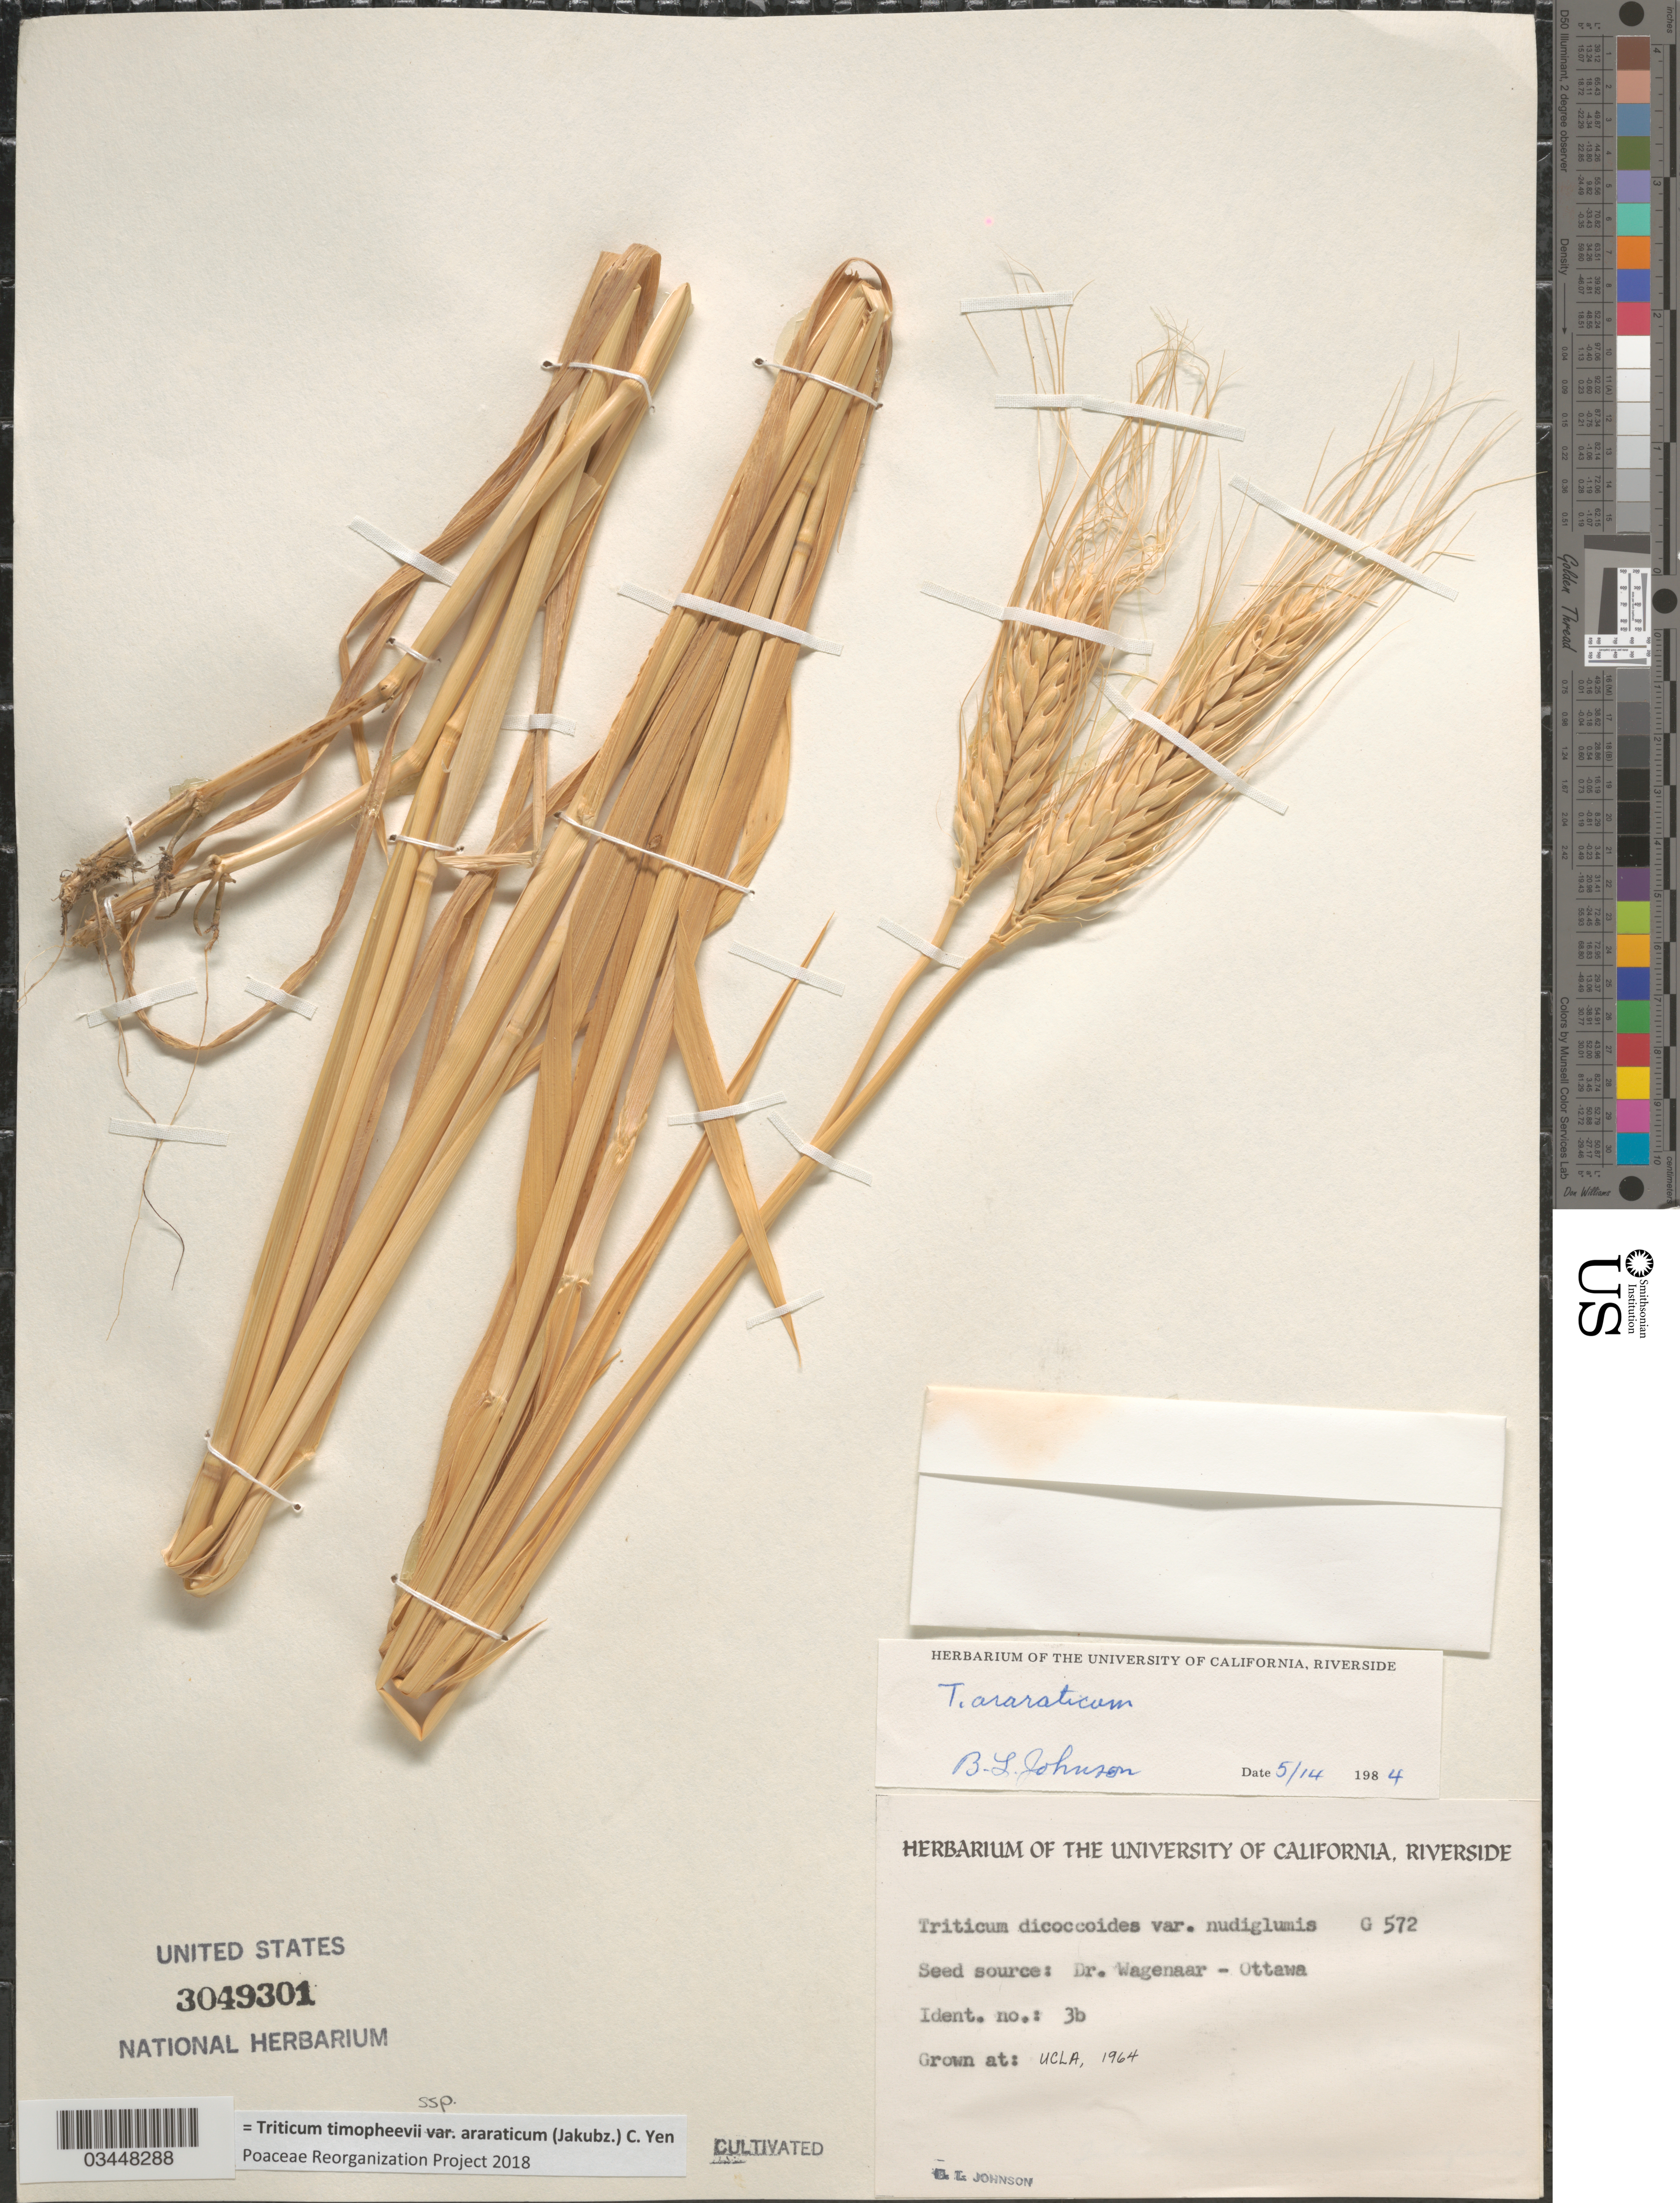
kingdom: Plantae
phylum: Tracheophyta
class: Liliopsida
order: Poales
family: Poaceae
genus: Triticum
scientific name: Triticum timopheevii subsp. araraticum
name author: (Jakubz.) C. Yen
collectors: B. Johnson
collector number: G572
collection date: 1964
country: United States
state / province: California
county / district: Los Angeles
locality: UCLA.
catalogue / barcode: US 3049301